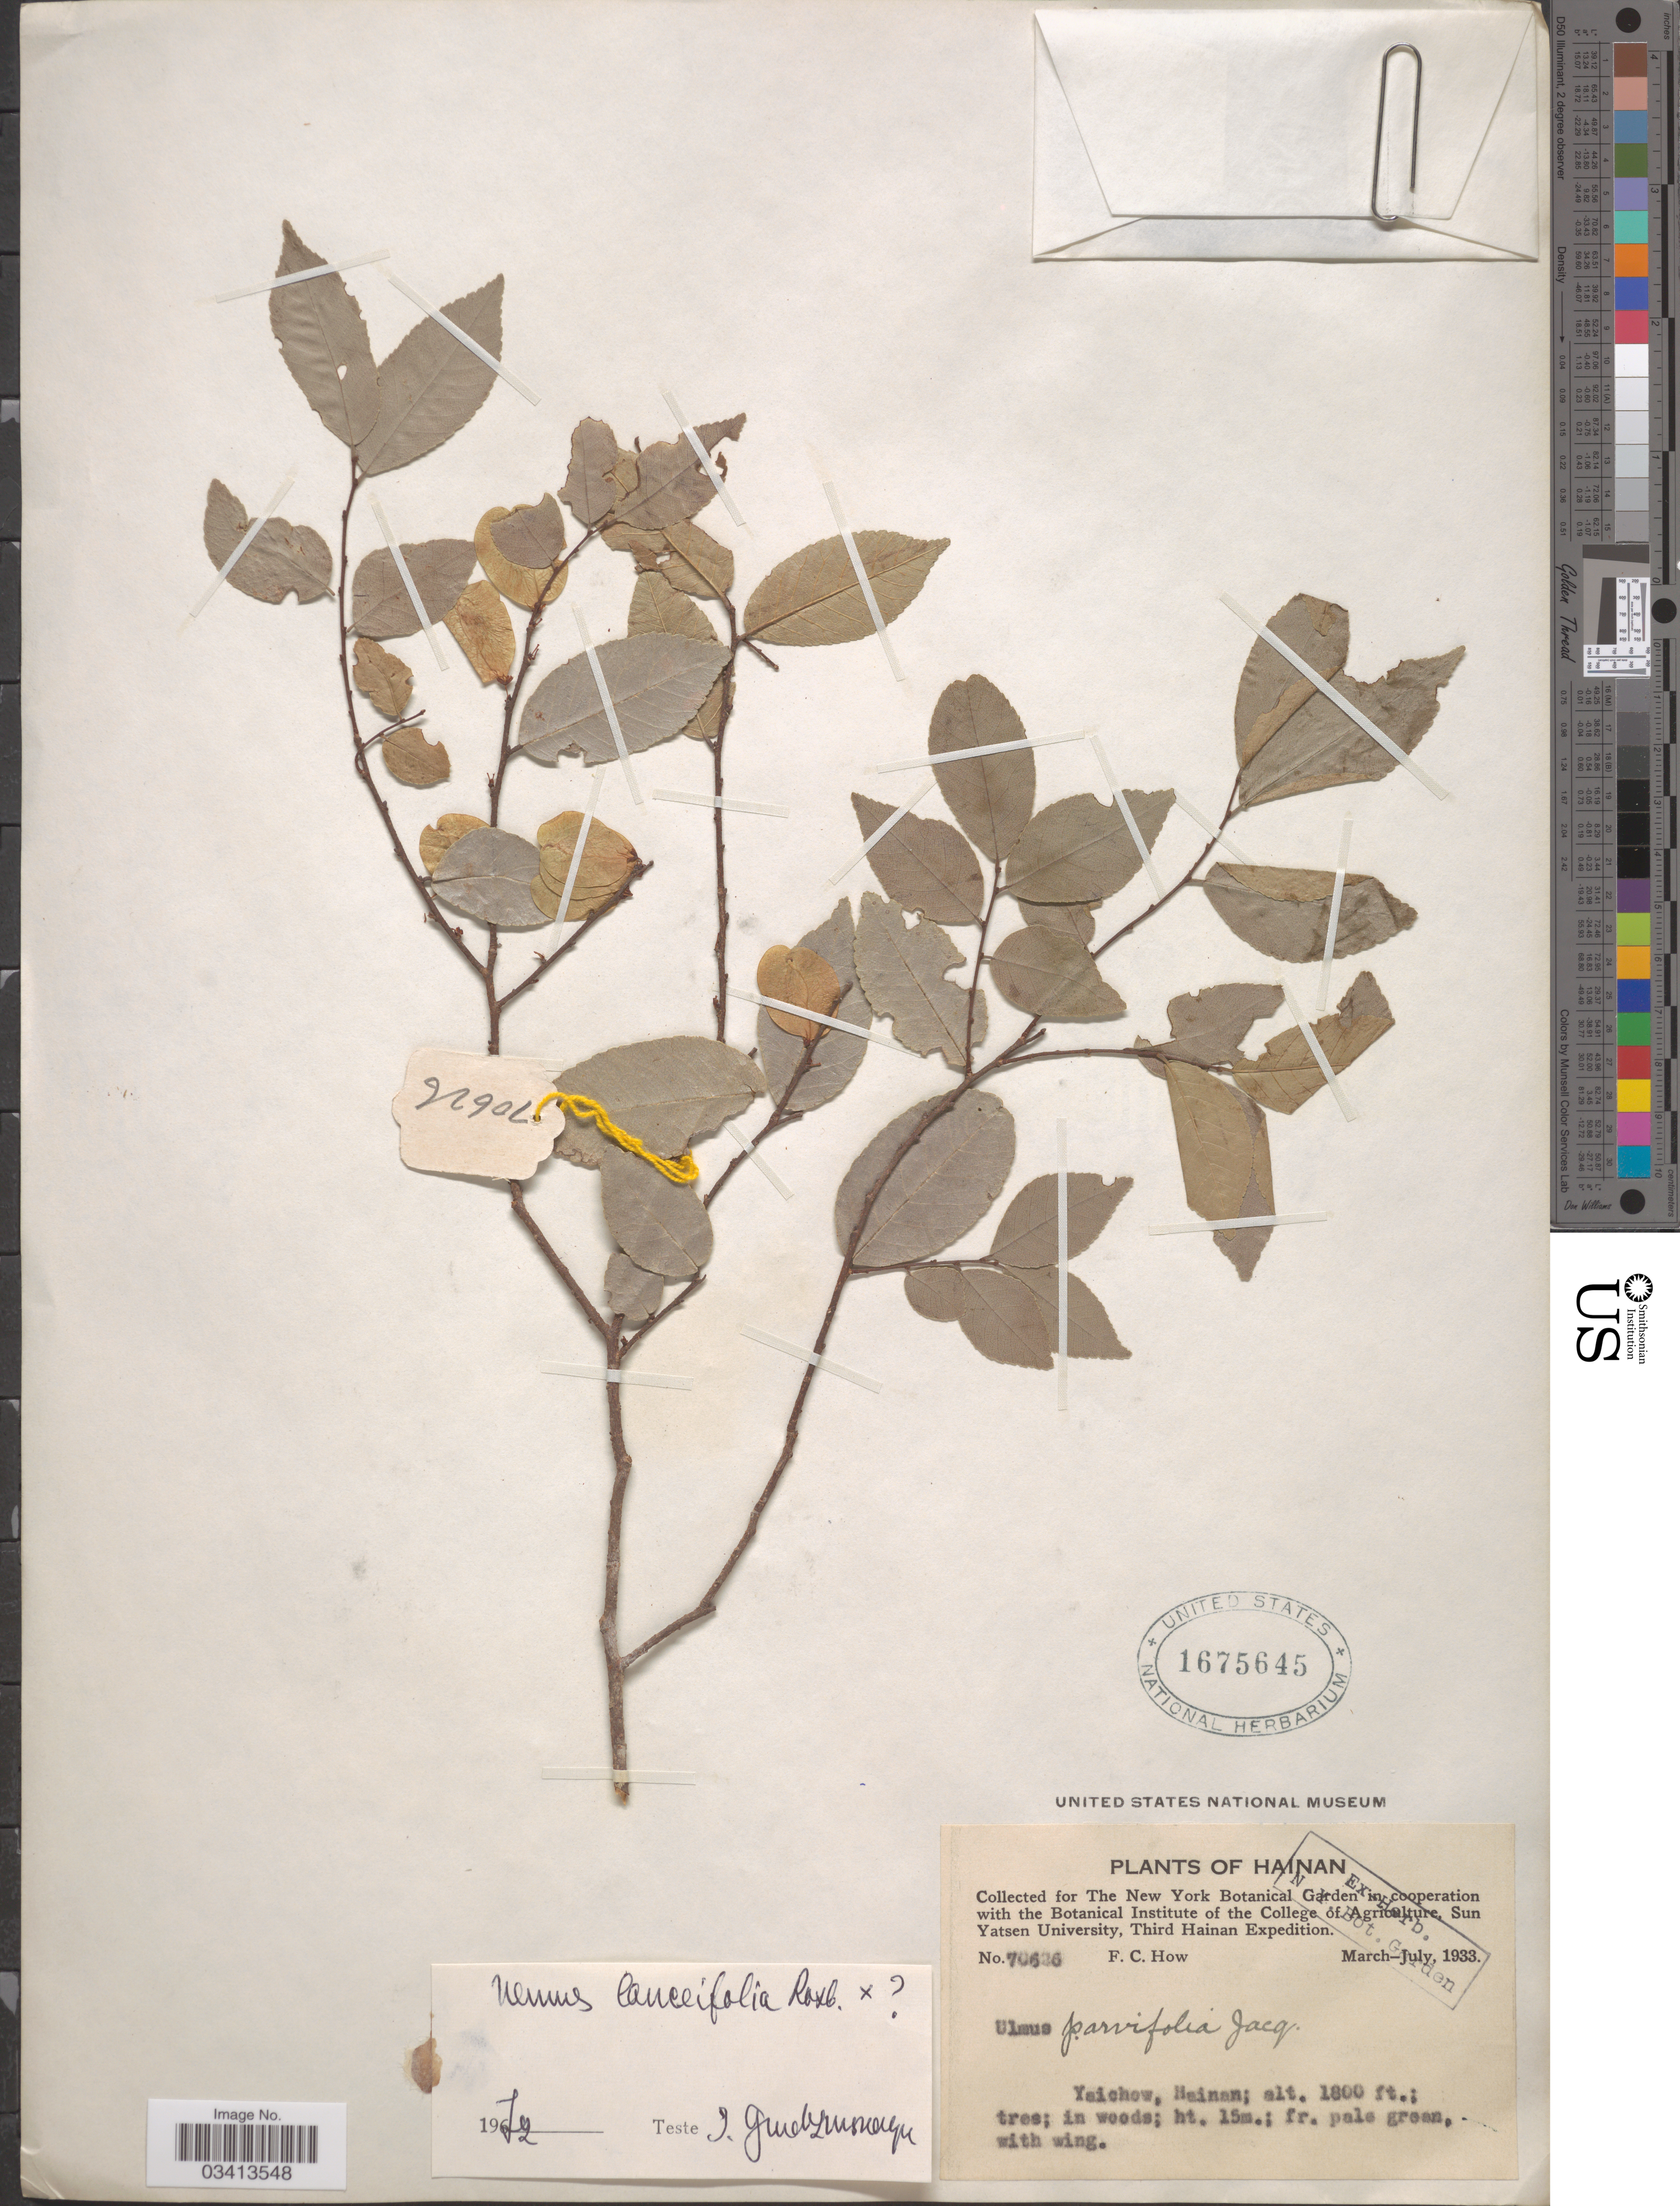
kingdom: Plantae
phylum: Tracheophyta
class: Magnoliopsida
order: Rosales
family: Ulmaceae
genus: Ulmus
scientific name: Ulmus tonkinensis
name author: Gagnep.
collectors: F. C. How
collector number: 70626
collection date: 1933-03/1933-07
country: China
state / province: Hainan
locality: Yaichow.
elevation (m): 549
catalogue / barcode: US 1675645